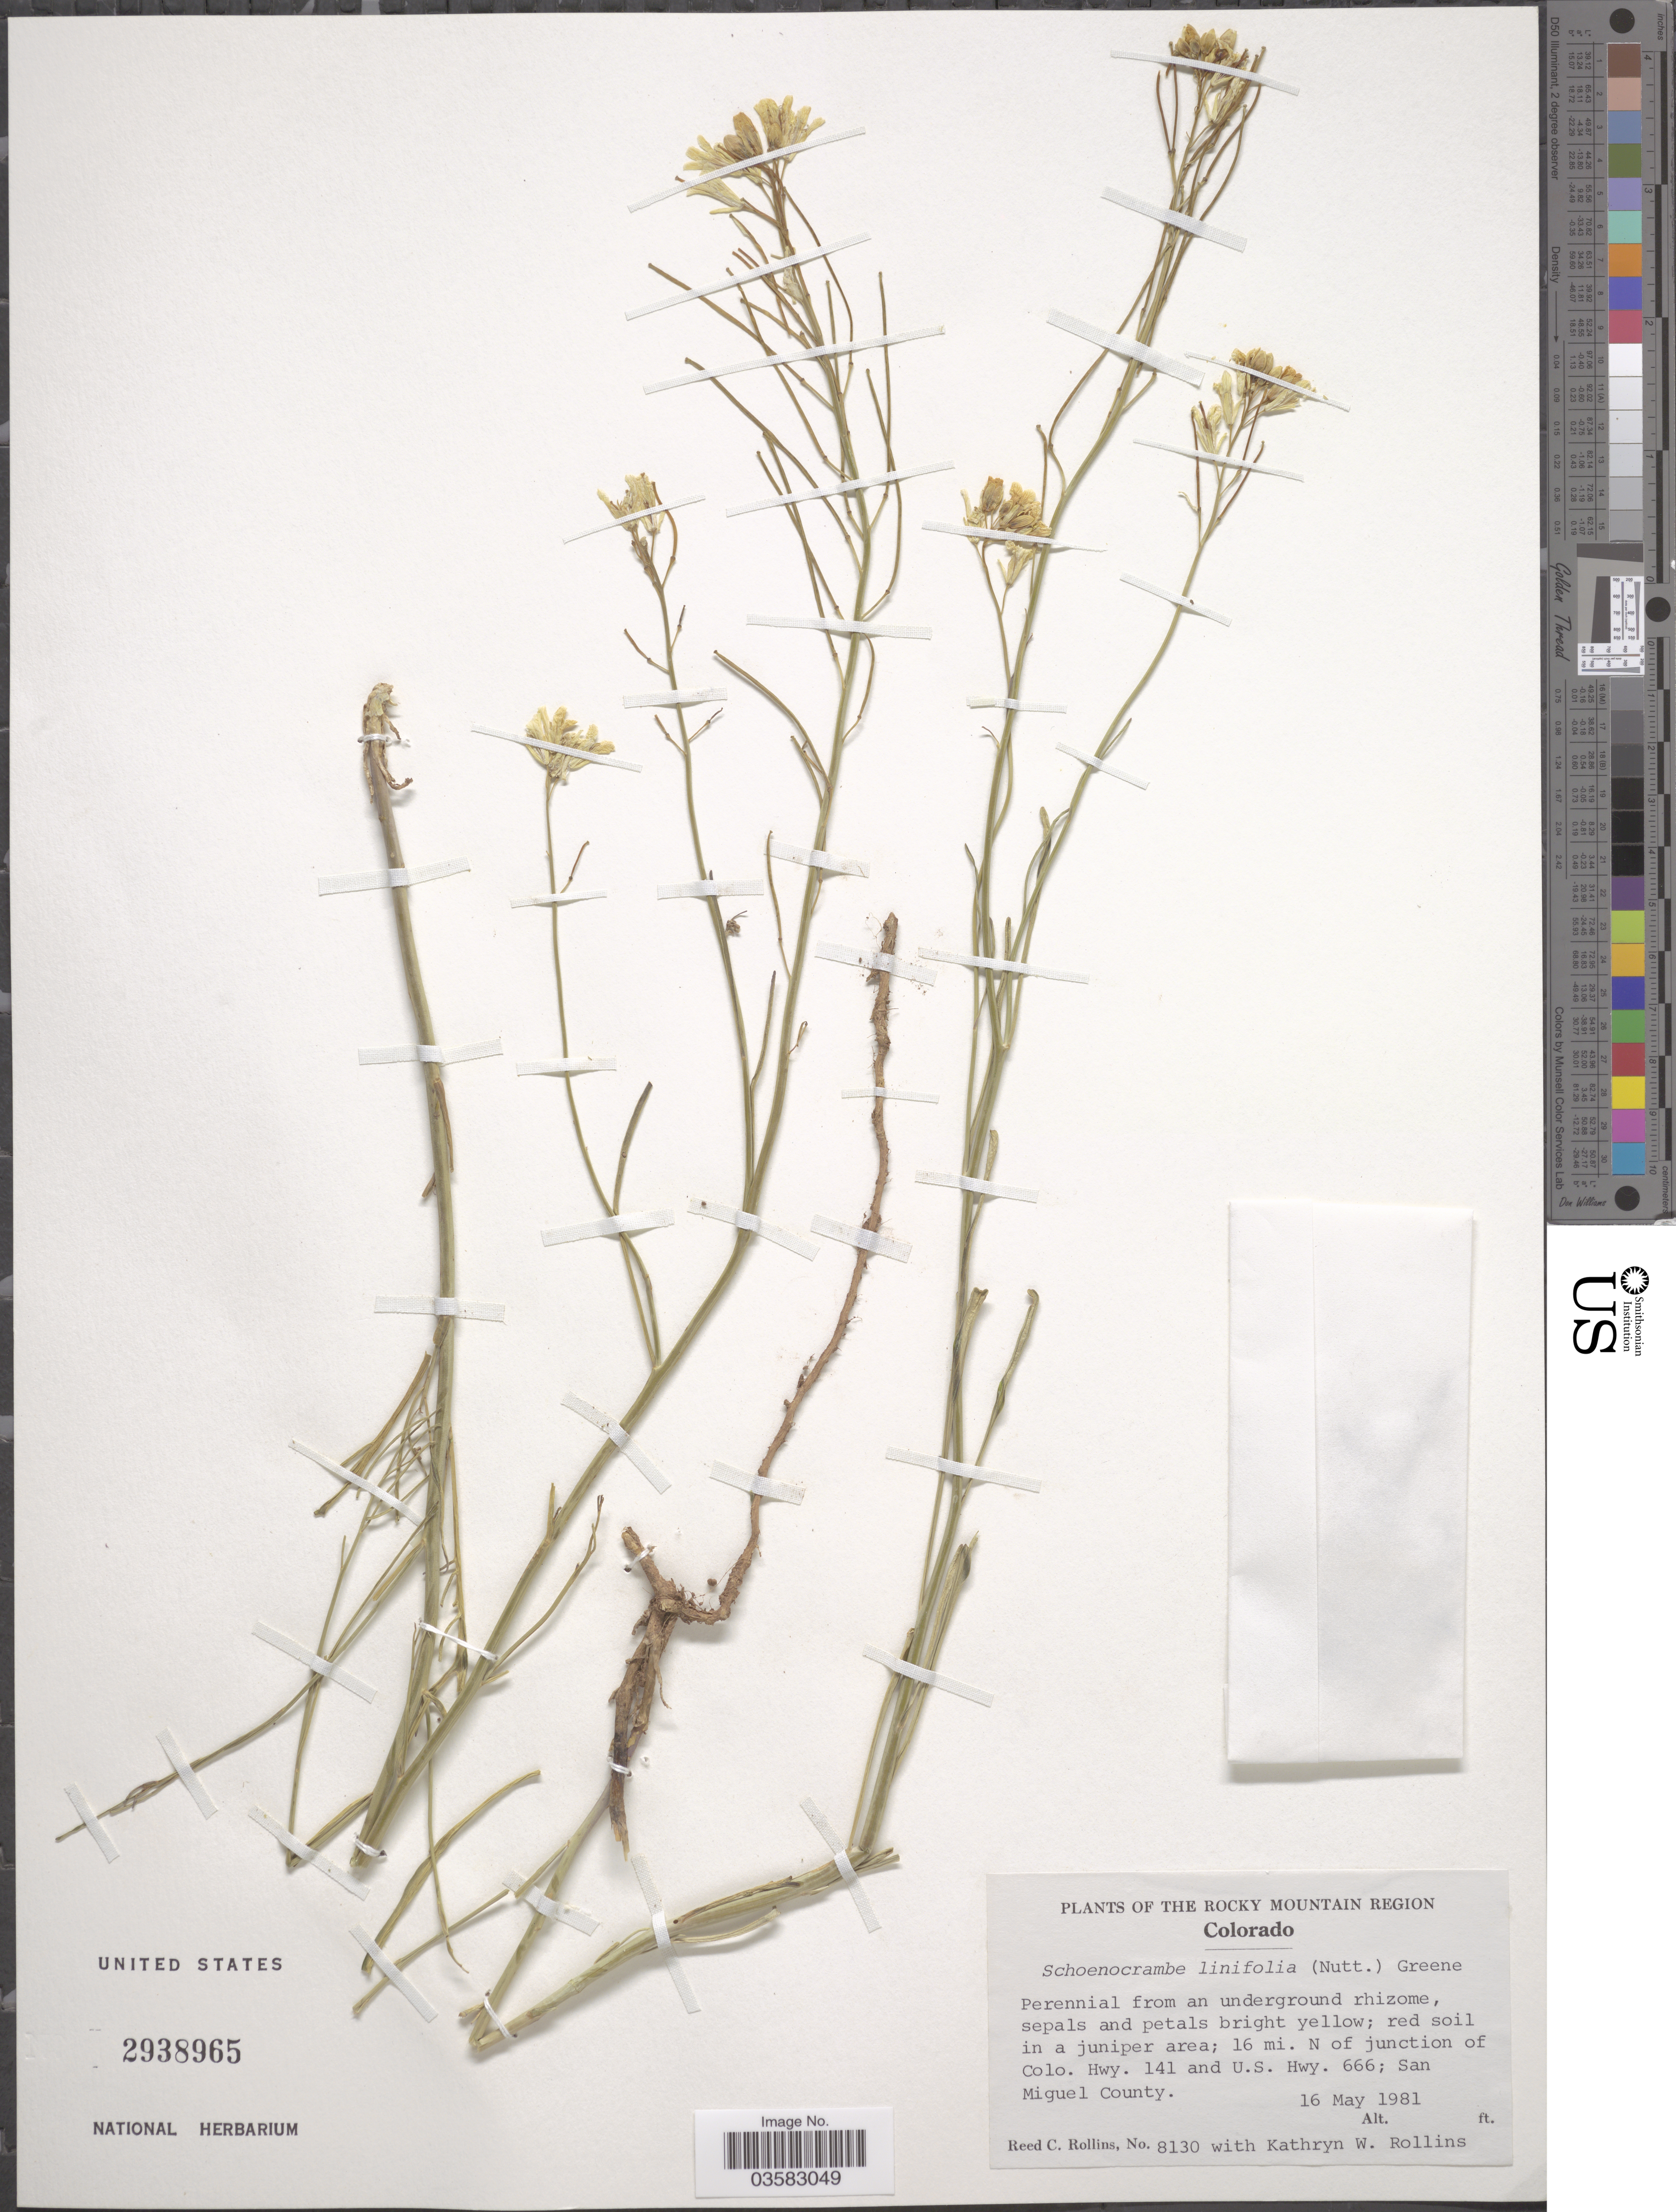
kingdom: Plantae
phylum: Tracheophyta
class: Magnoliopsida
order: Brassicales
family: Brassicaceae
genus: Sisymbrium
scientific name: Sisymbrium linifolium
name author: (Nutt.) Nutt. ex Torr. & A. Gray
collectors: R. C. Rollins & K. W. Rollins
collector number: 8130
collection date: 1981-05-16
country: United States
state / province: Colorado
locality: The Rocky Mountain Region. 16 mi. N of junction of Colo. Hwy. 141 and U.S. Hwy. 666; San Miguel County.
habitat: red soil in a juniper area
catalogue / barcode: US 2938965